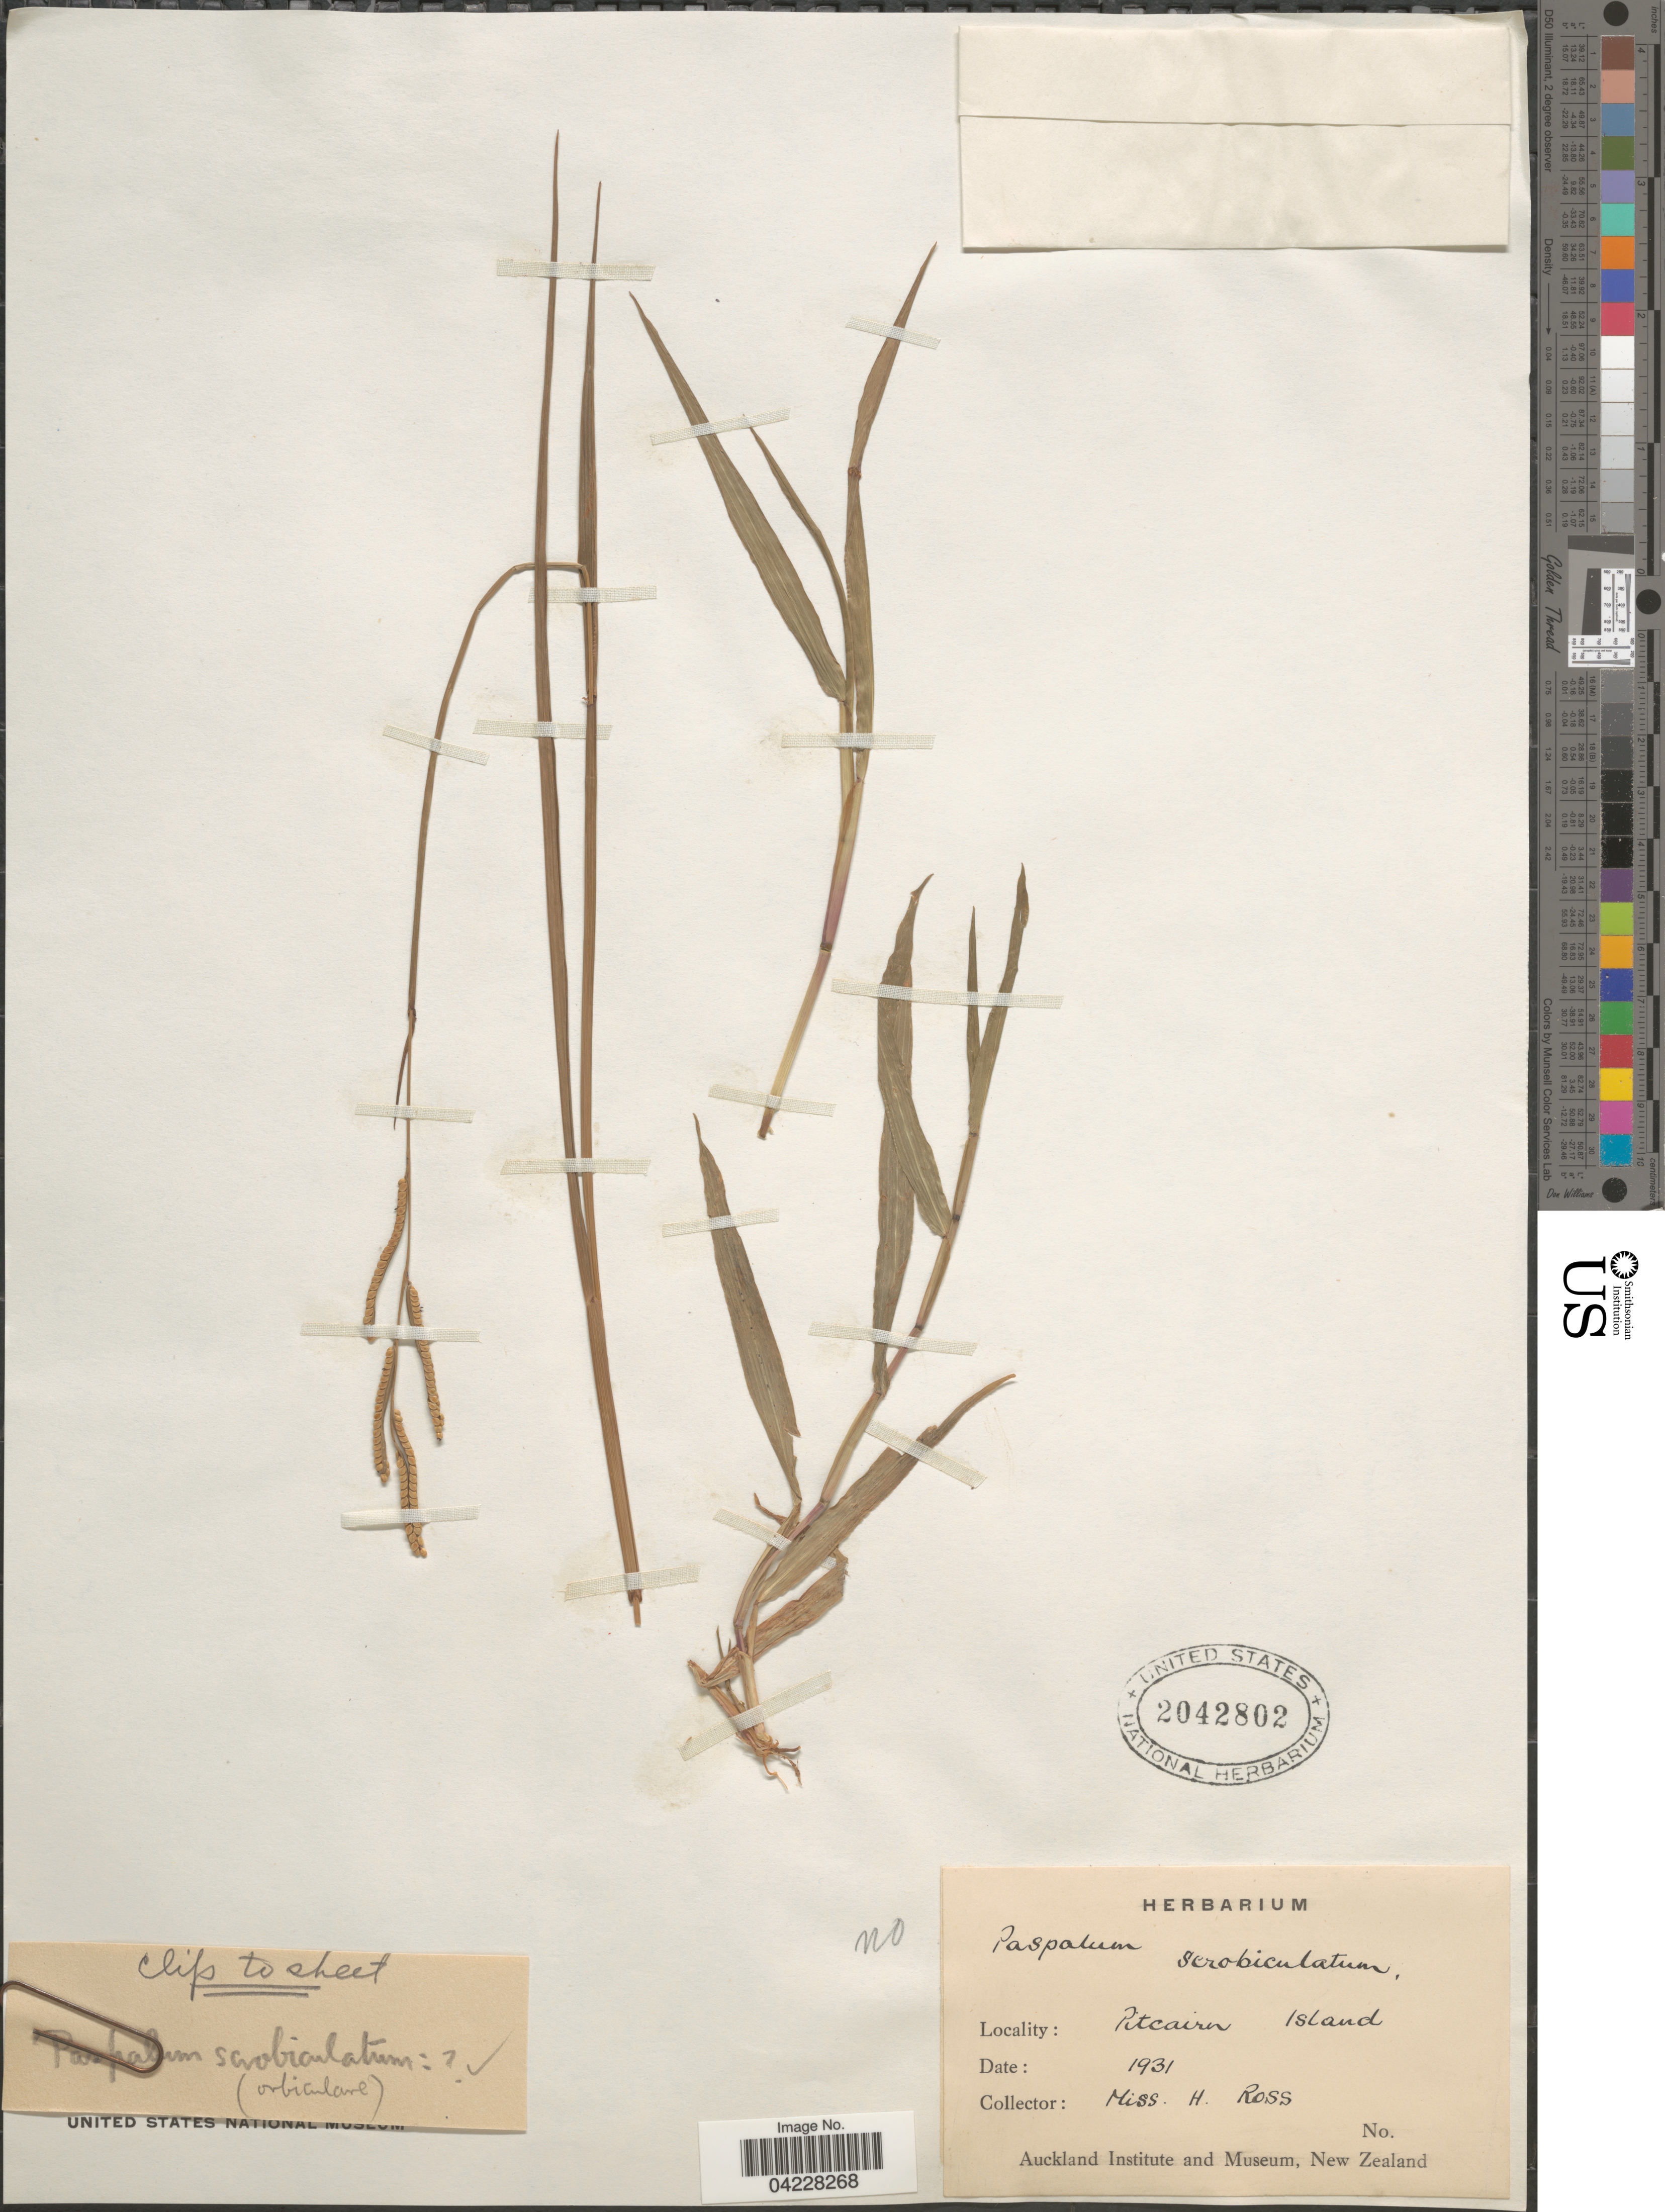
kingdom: Plantae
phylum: Tracheophyta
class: Liliopsida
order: Poales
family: Poaceae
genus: Paspalum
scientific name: Paspalum scrobiculatum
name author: L.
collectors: H. Ross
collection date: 1931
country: Pitcairn Islands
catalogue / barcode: US 2042802